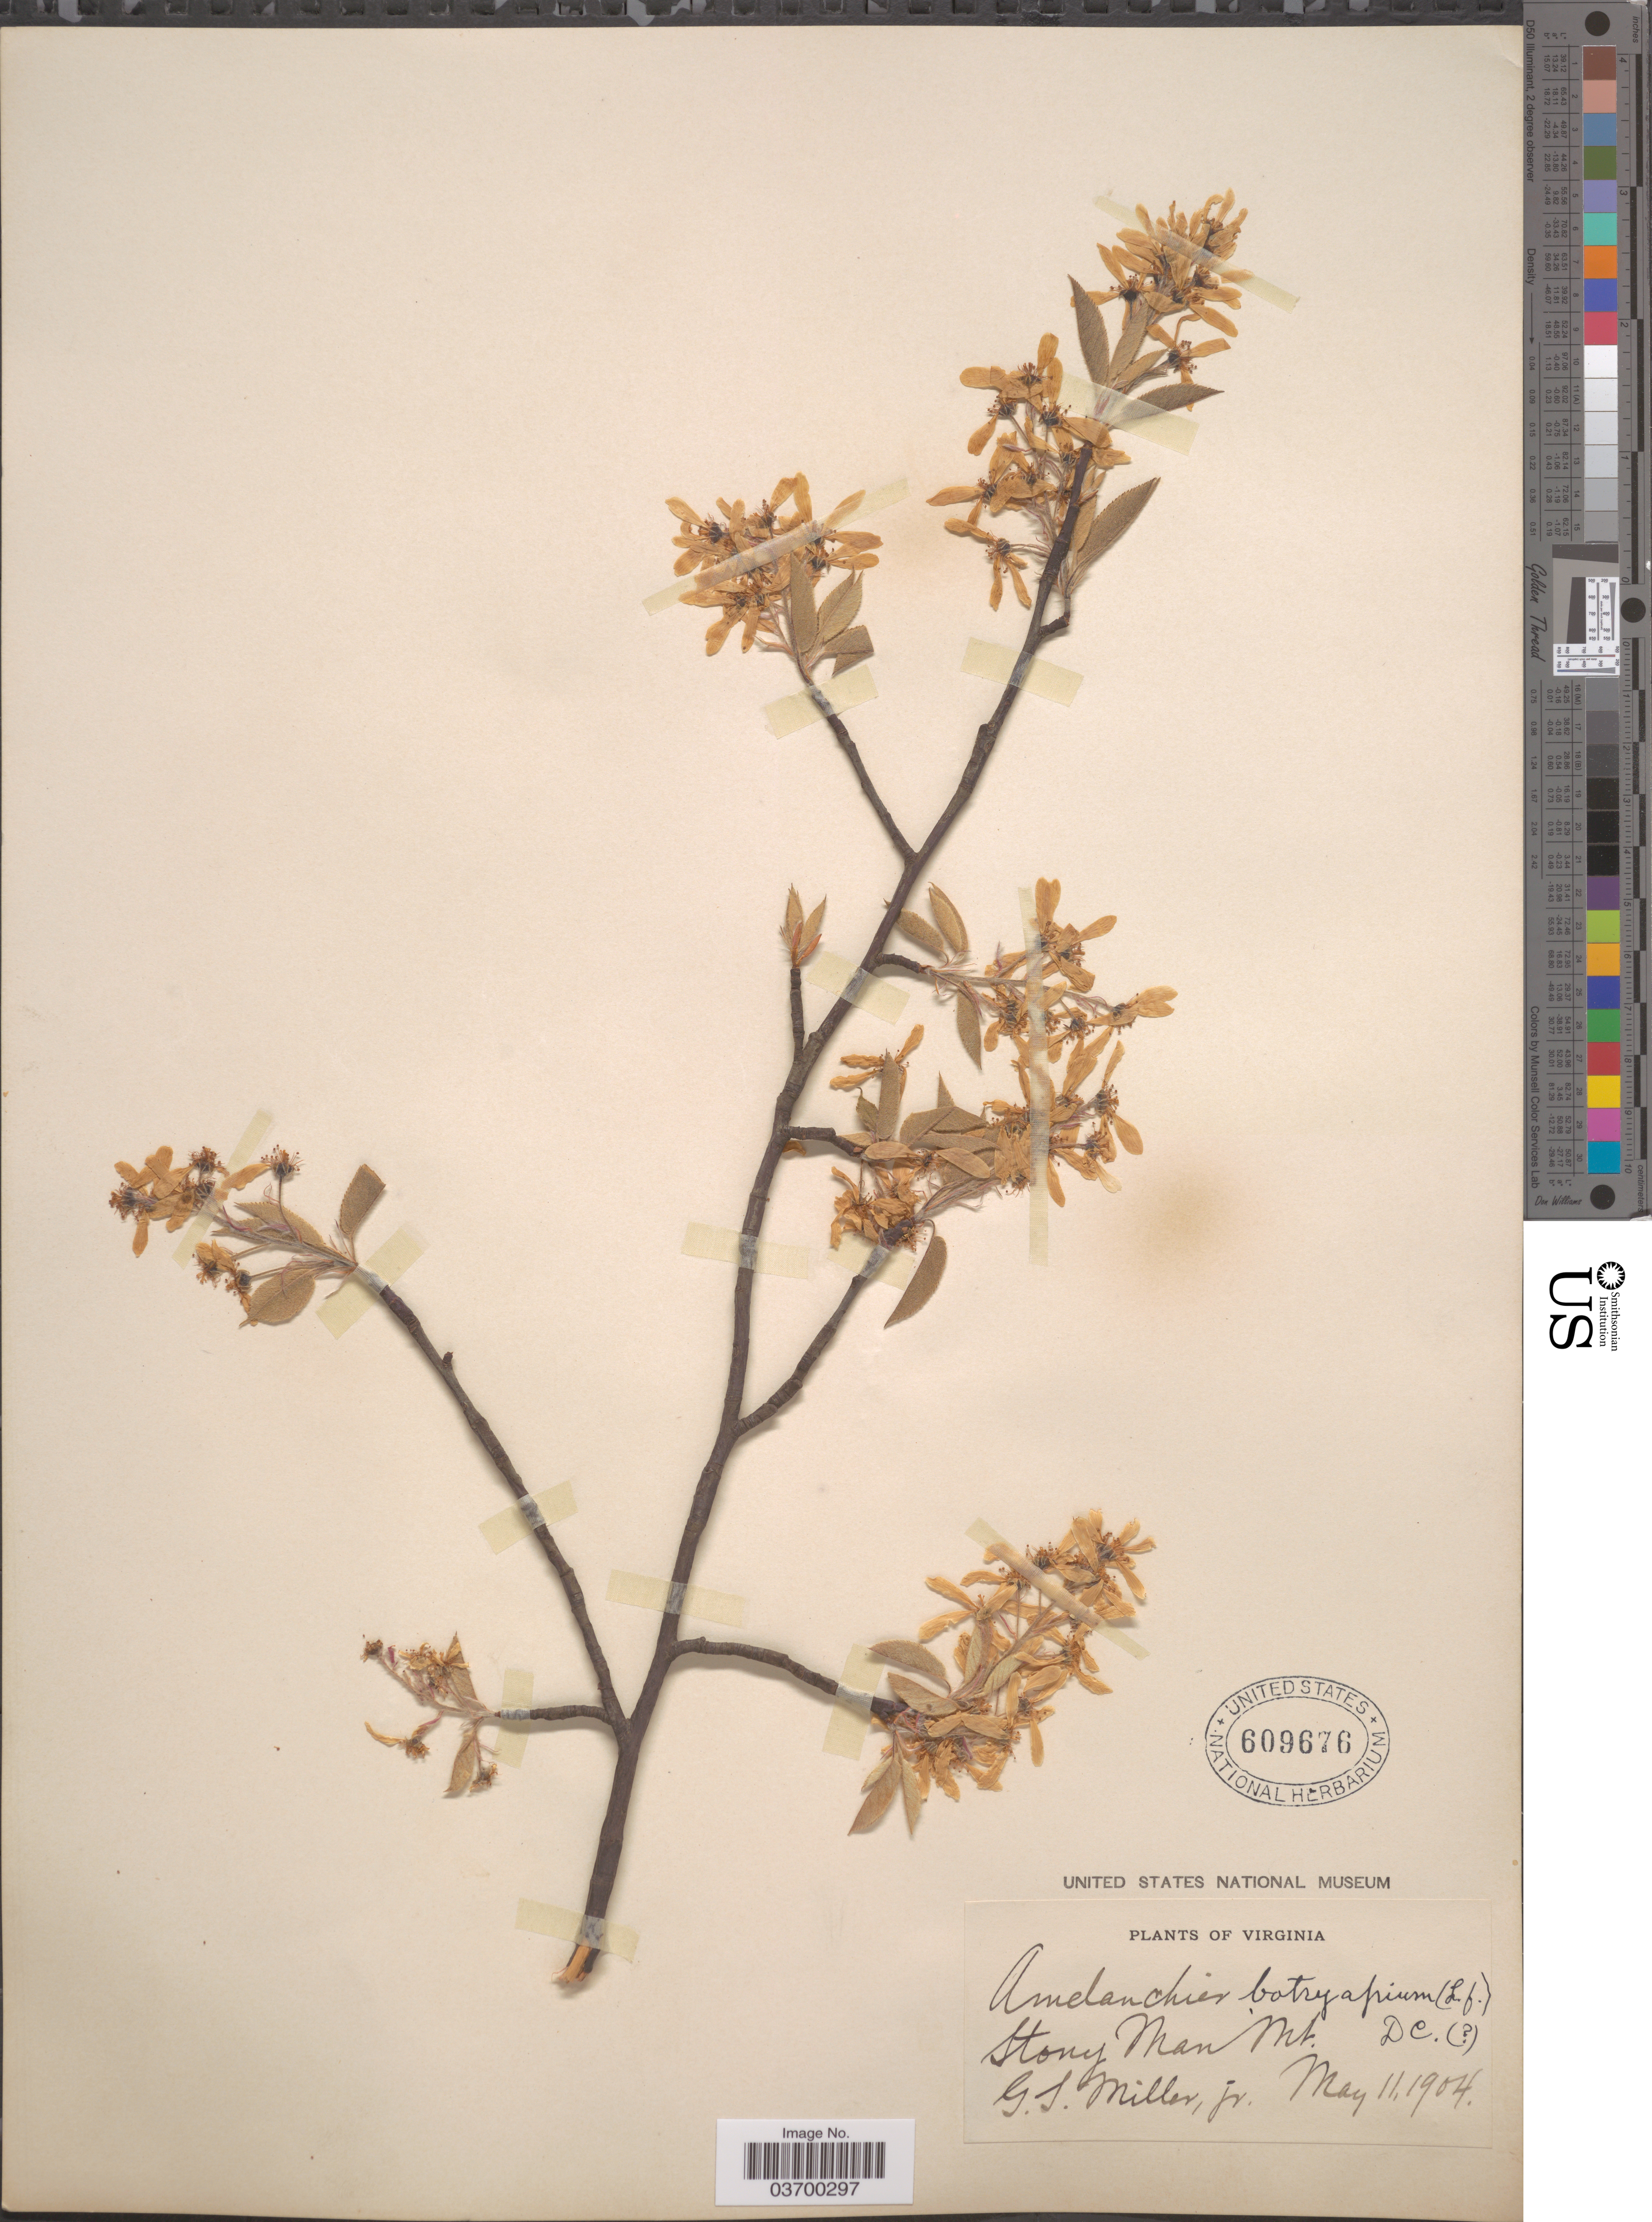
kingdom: Plantae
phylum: Tracheophyta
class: Magnoliopsida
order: Rosales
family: Rosaceae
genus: Amelanchier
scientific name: Amelanchier botryapium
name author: DC.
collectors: G. S. Miller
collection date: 1904-05-11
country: United States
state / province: Virginia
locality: Stony Man Mt.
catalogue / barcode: US 609676